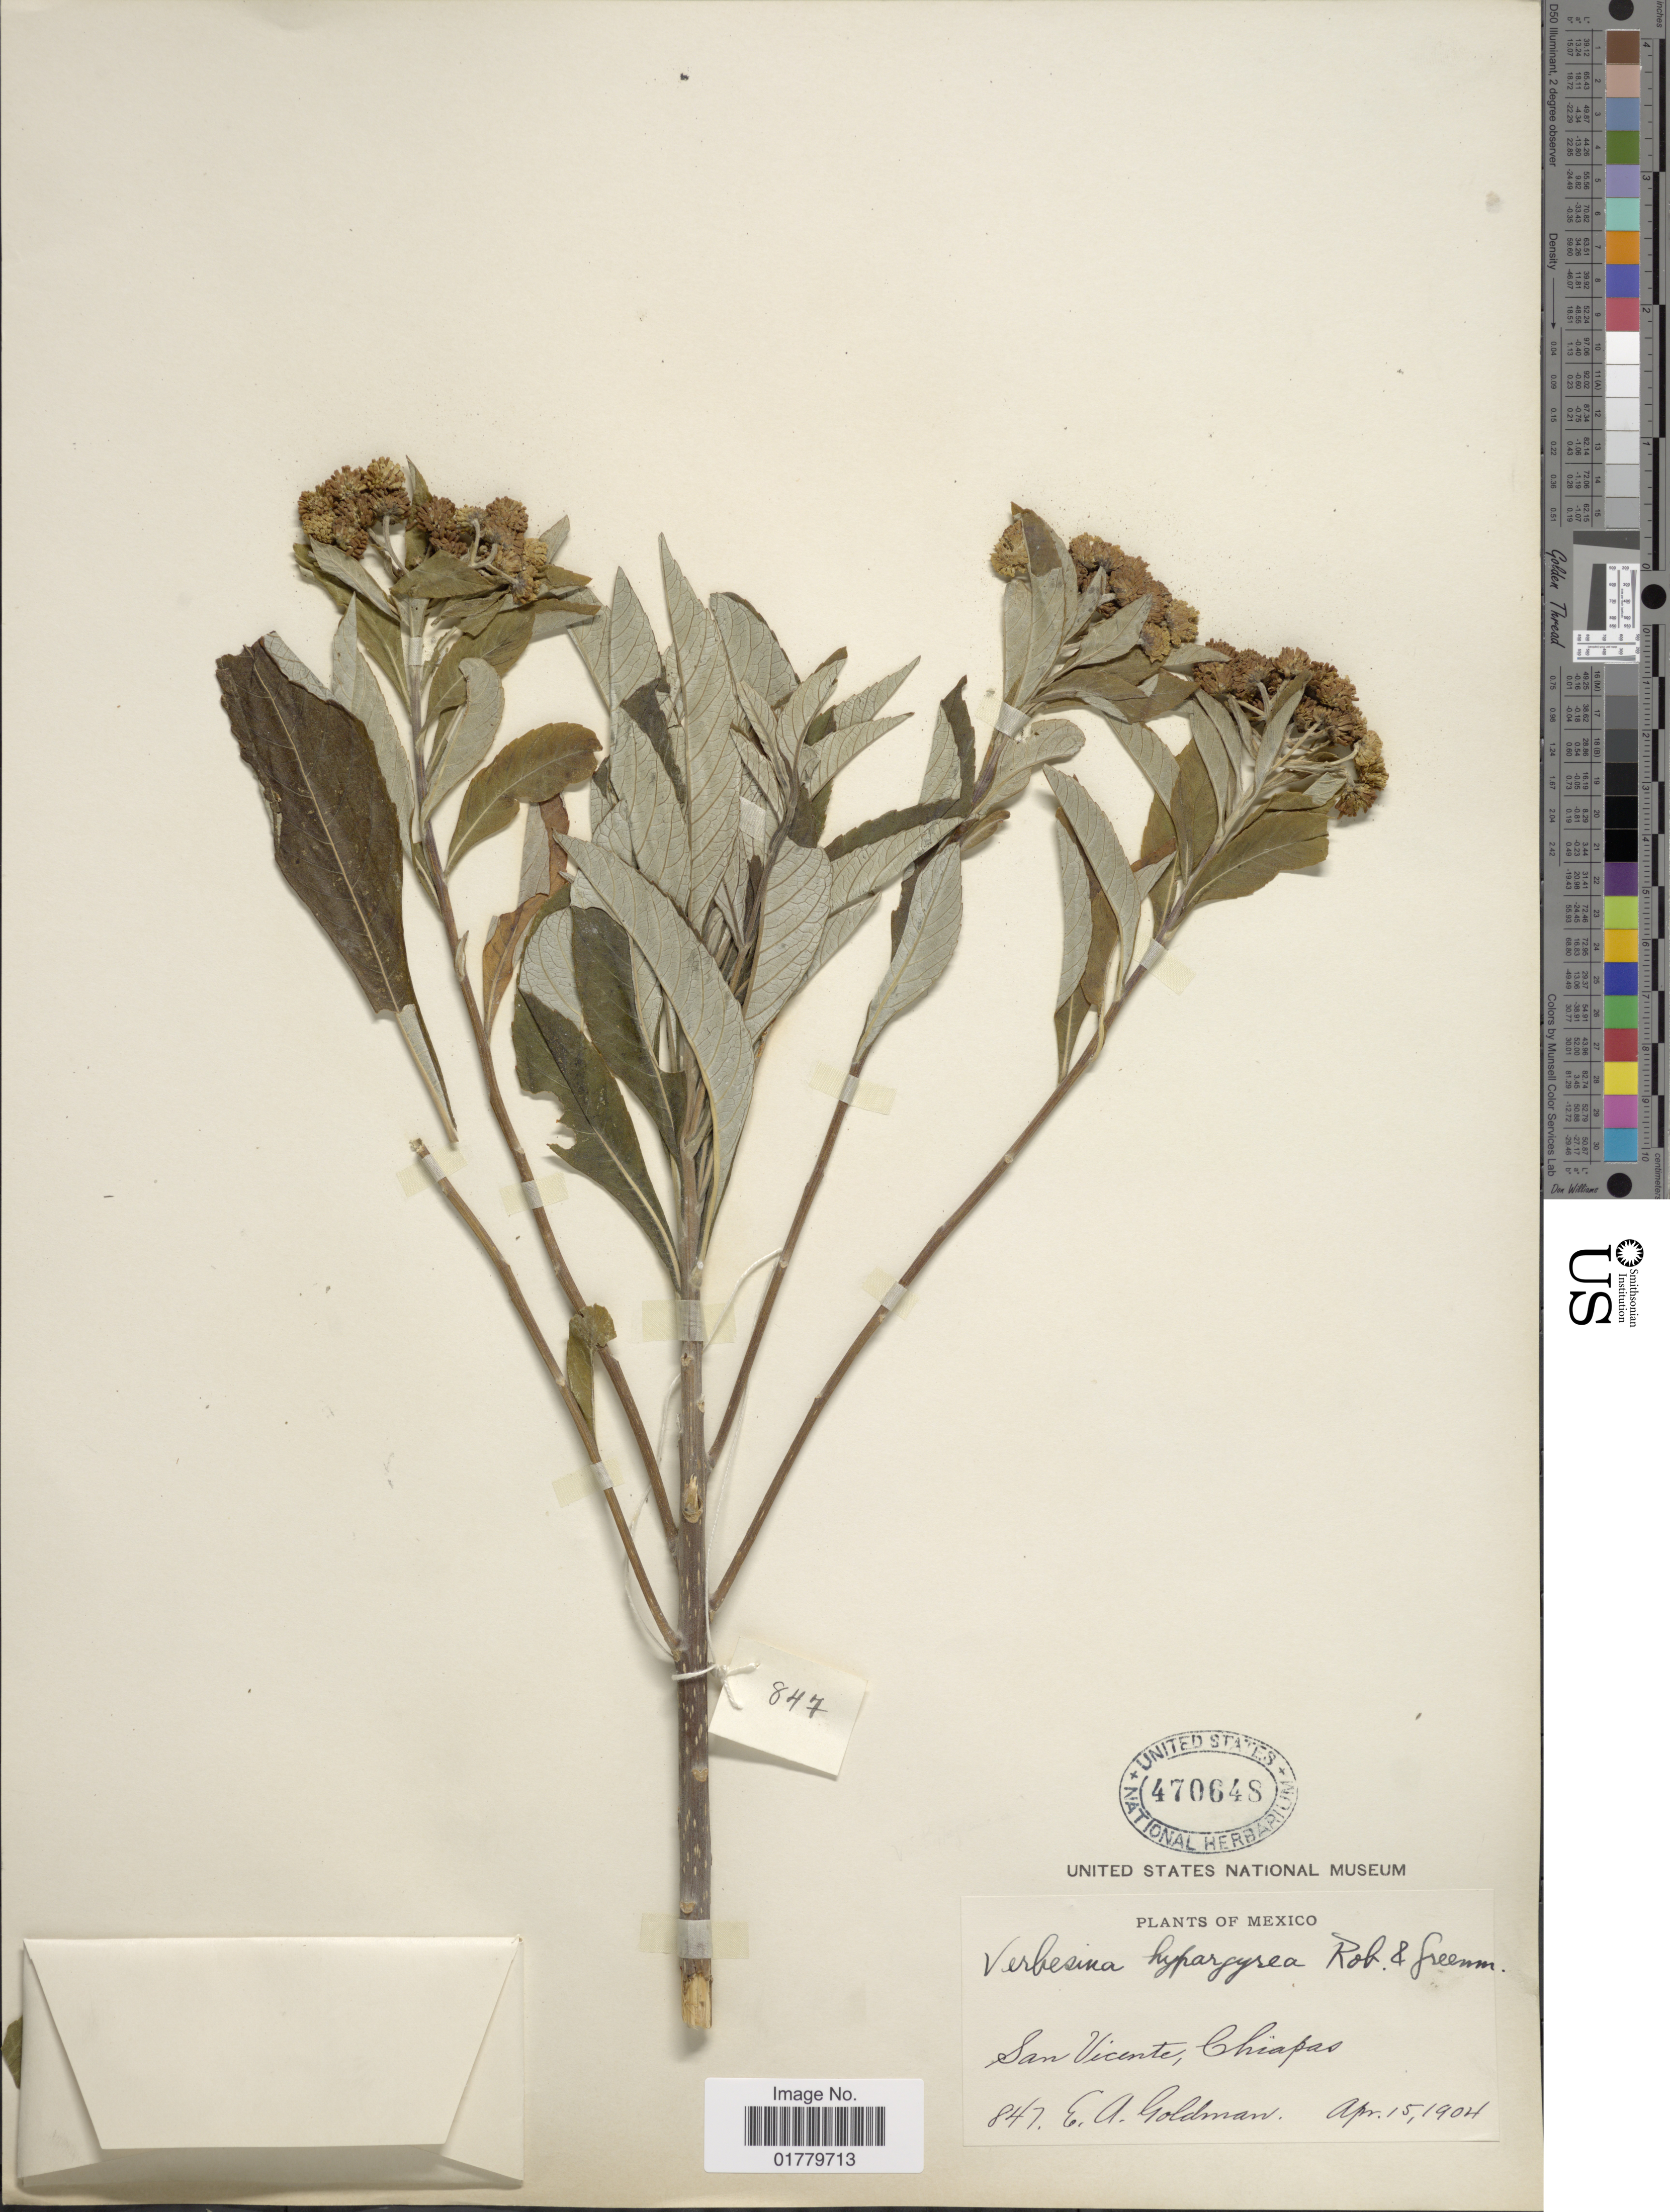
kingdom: Plantae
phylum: Tracheophyta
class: Magnoliopsida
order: Asterales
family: Asteraceae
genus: Verbesina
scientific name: Verbesina hypargyrea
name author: B.L. Rob. & Greenm.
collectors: E. A. Goldman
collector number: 847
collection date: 1904-04-15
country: Mexico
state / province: Chiapas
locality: San Vicente, Chiapas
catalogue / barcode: US 470648